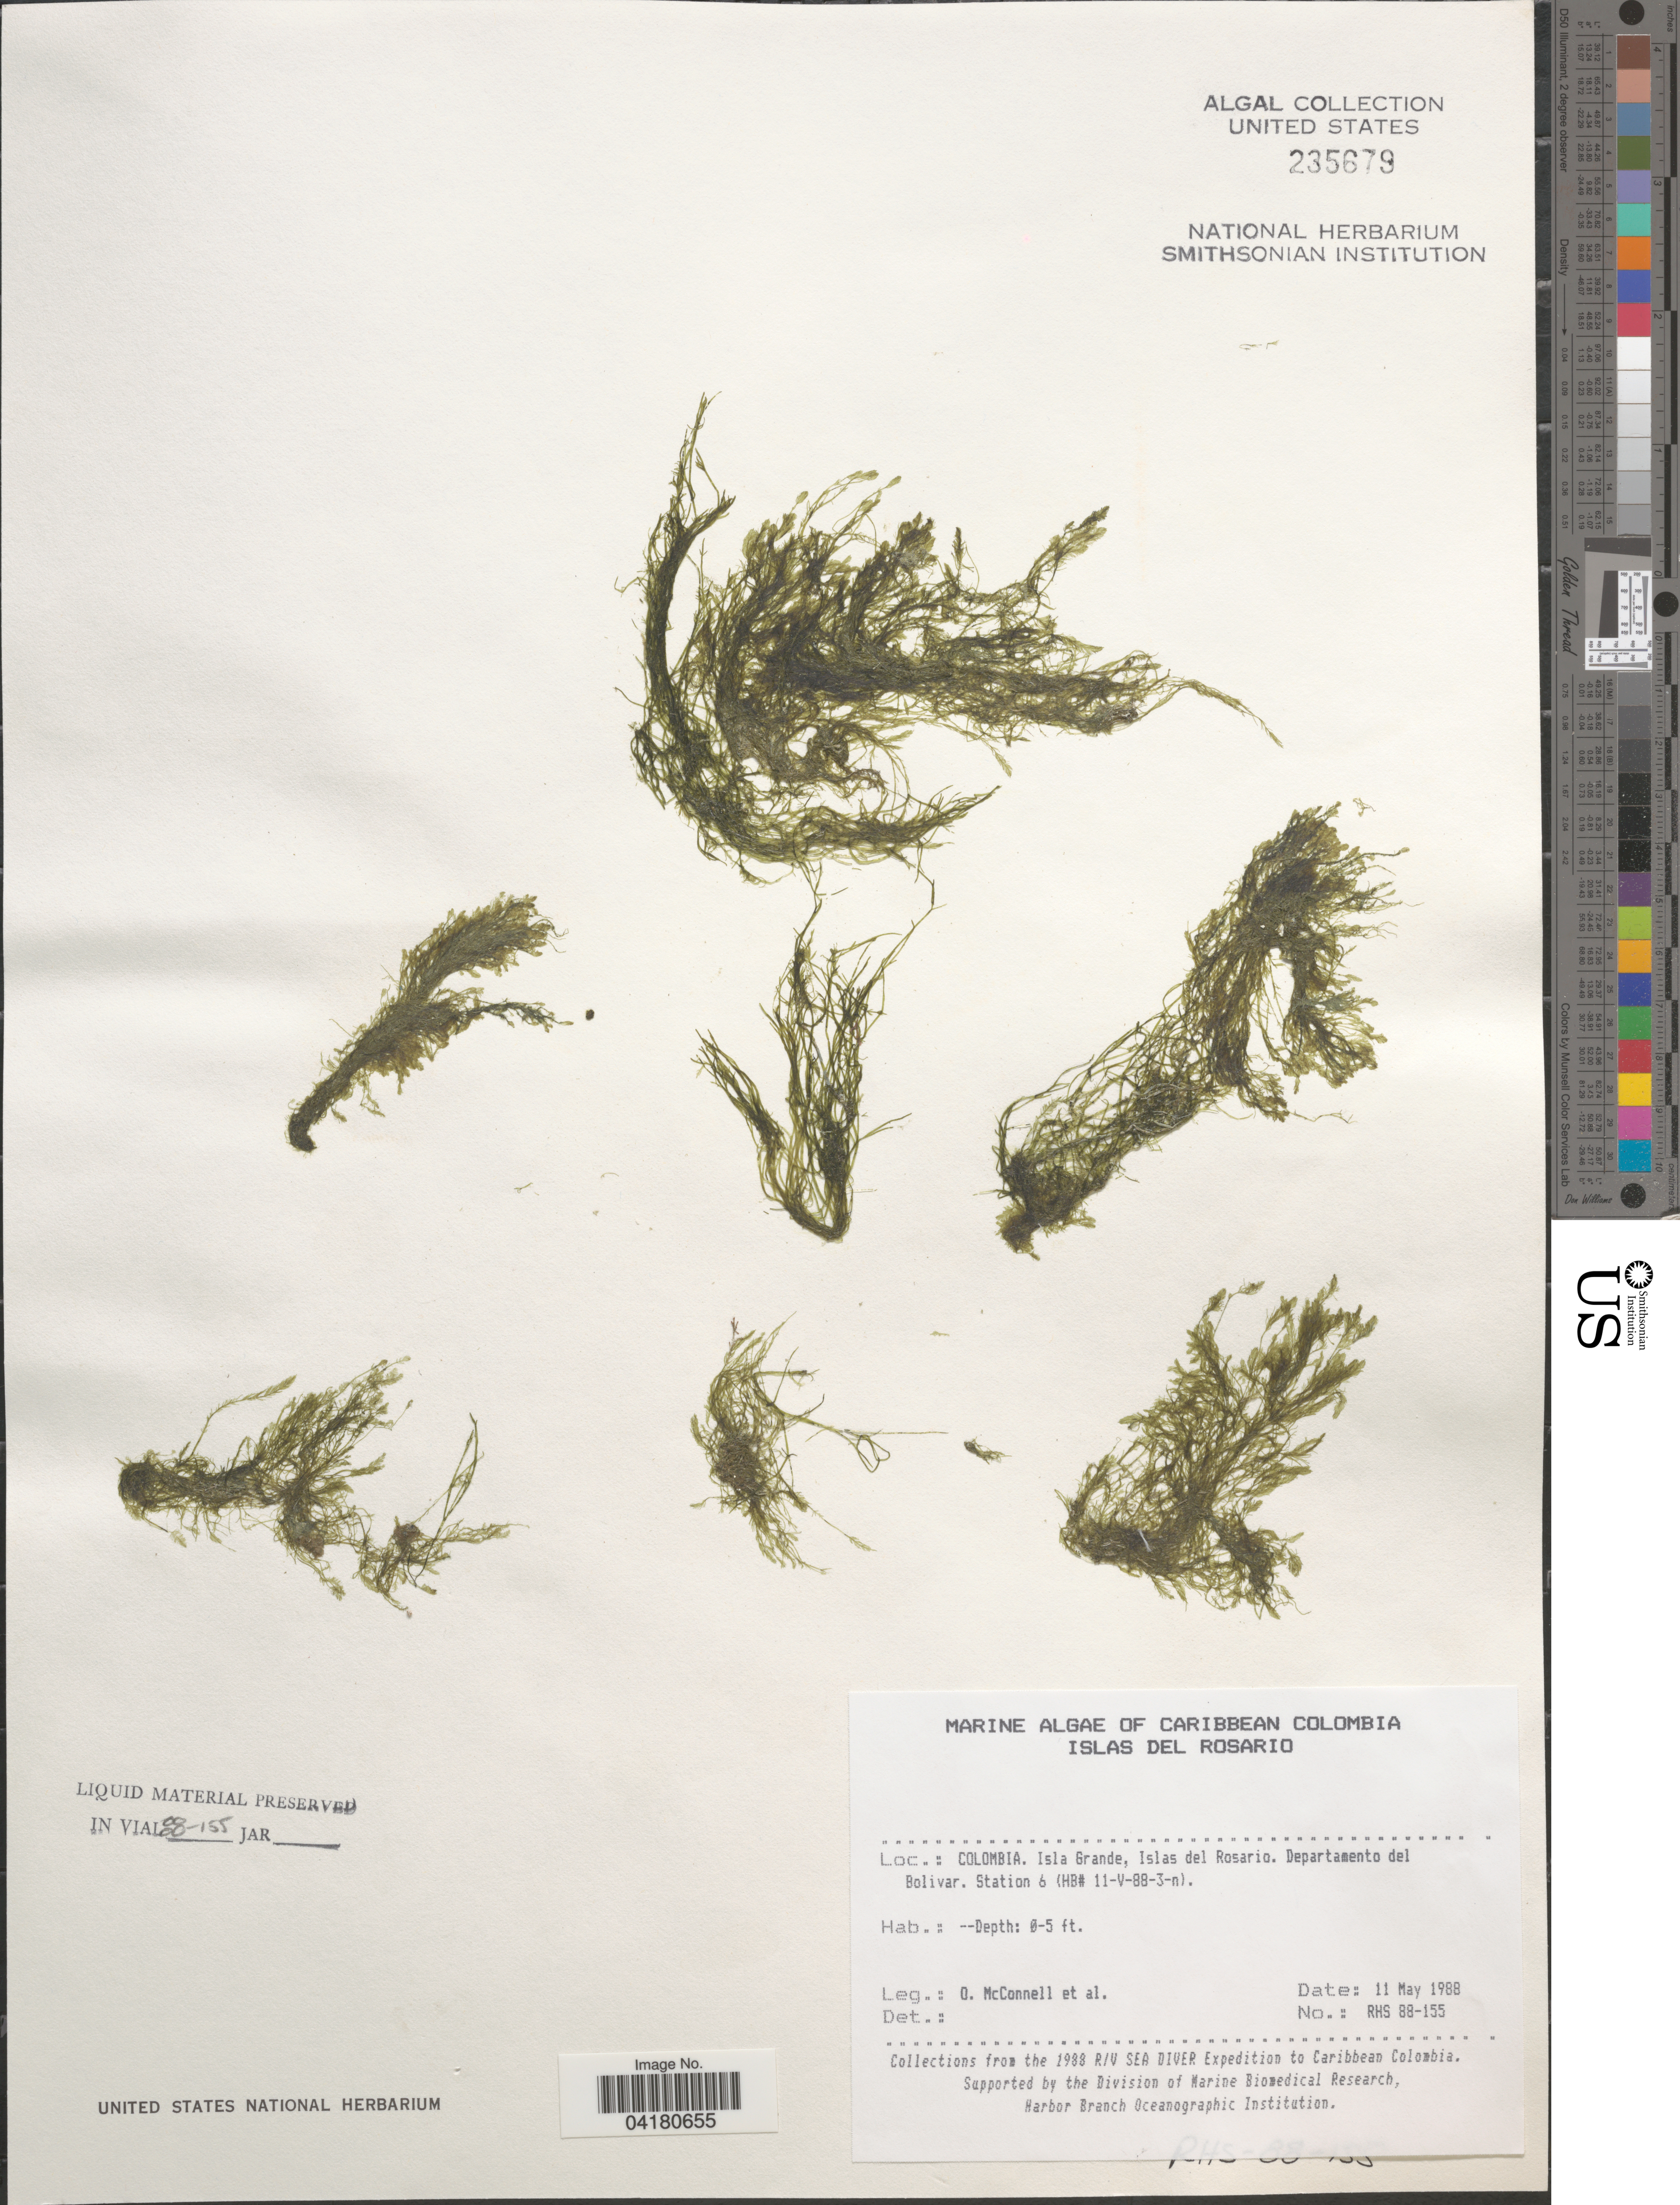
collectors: O. McConnell & et al.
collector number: RHS88-155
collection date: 1988-05-11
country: Colombia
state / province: Bolívar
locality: Caribbean Colombia. Isla Grande, Islas del Rosario. Departamento del Bolivar. Station 6 (HB# 11-V-88-3-n). The 1988 R/V Sea Diver Expedition to Caribbean Colombia.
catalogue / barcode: US 235679